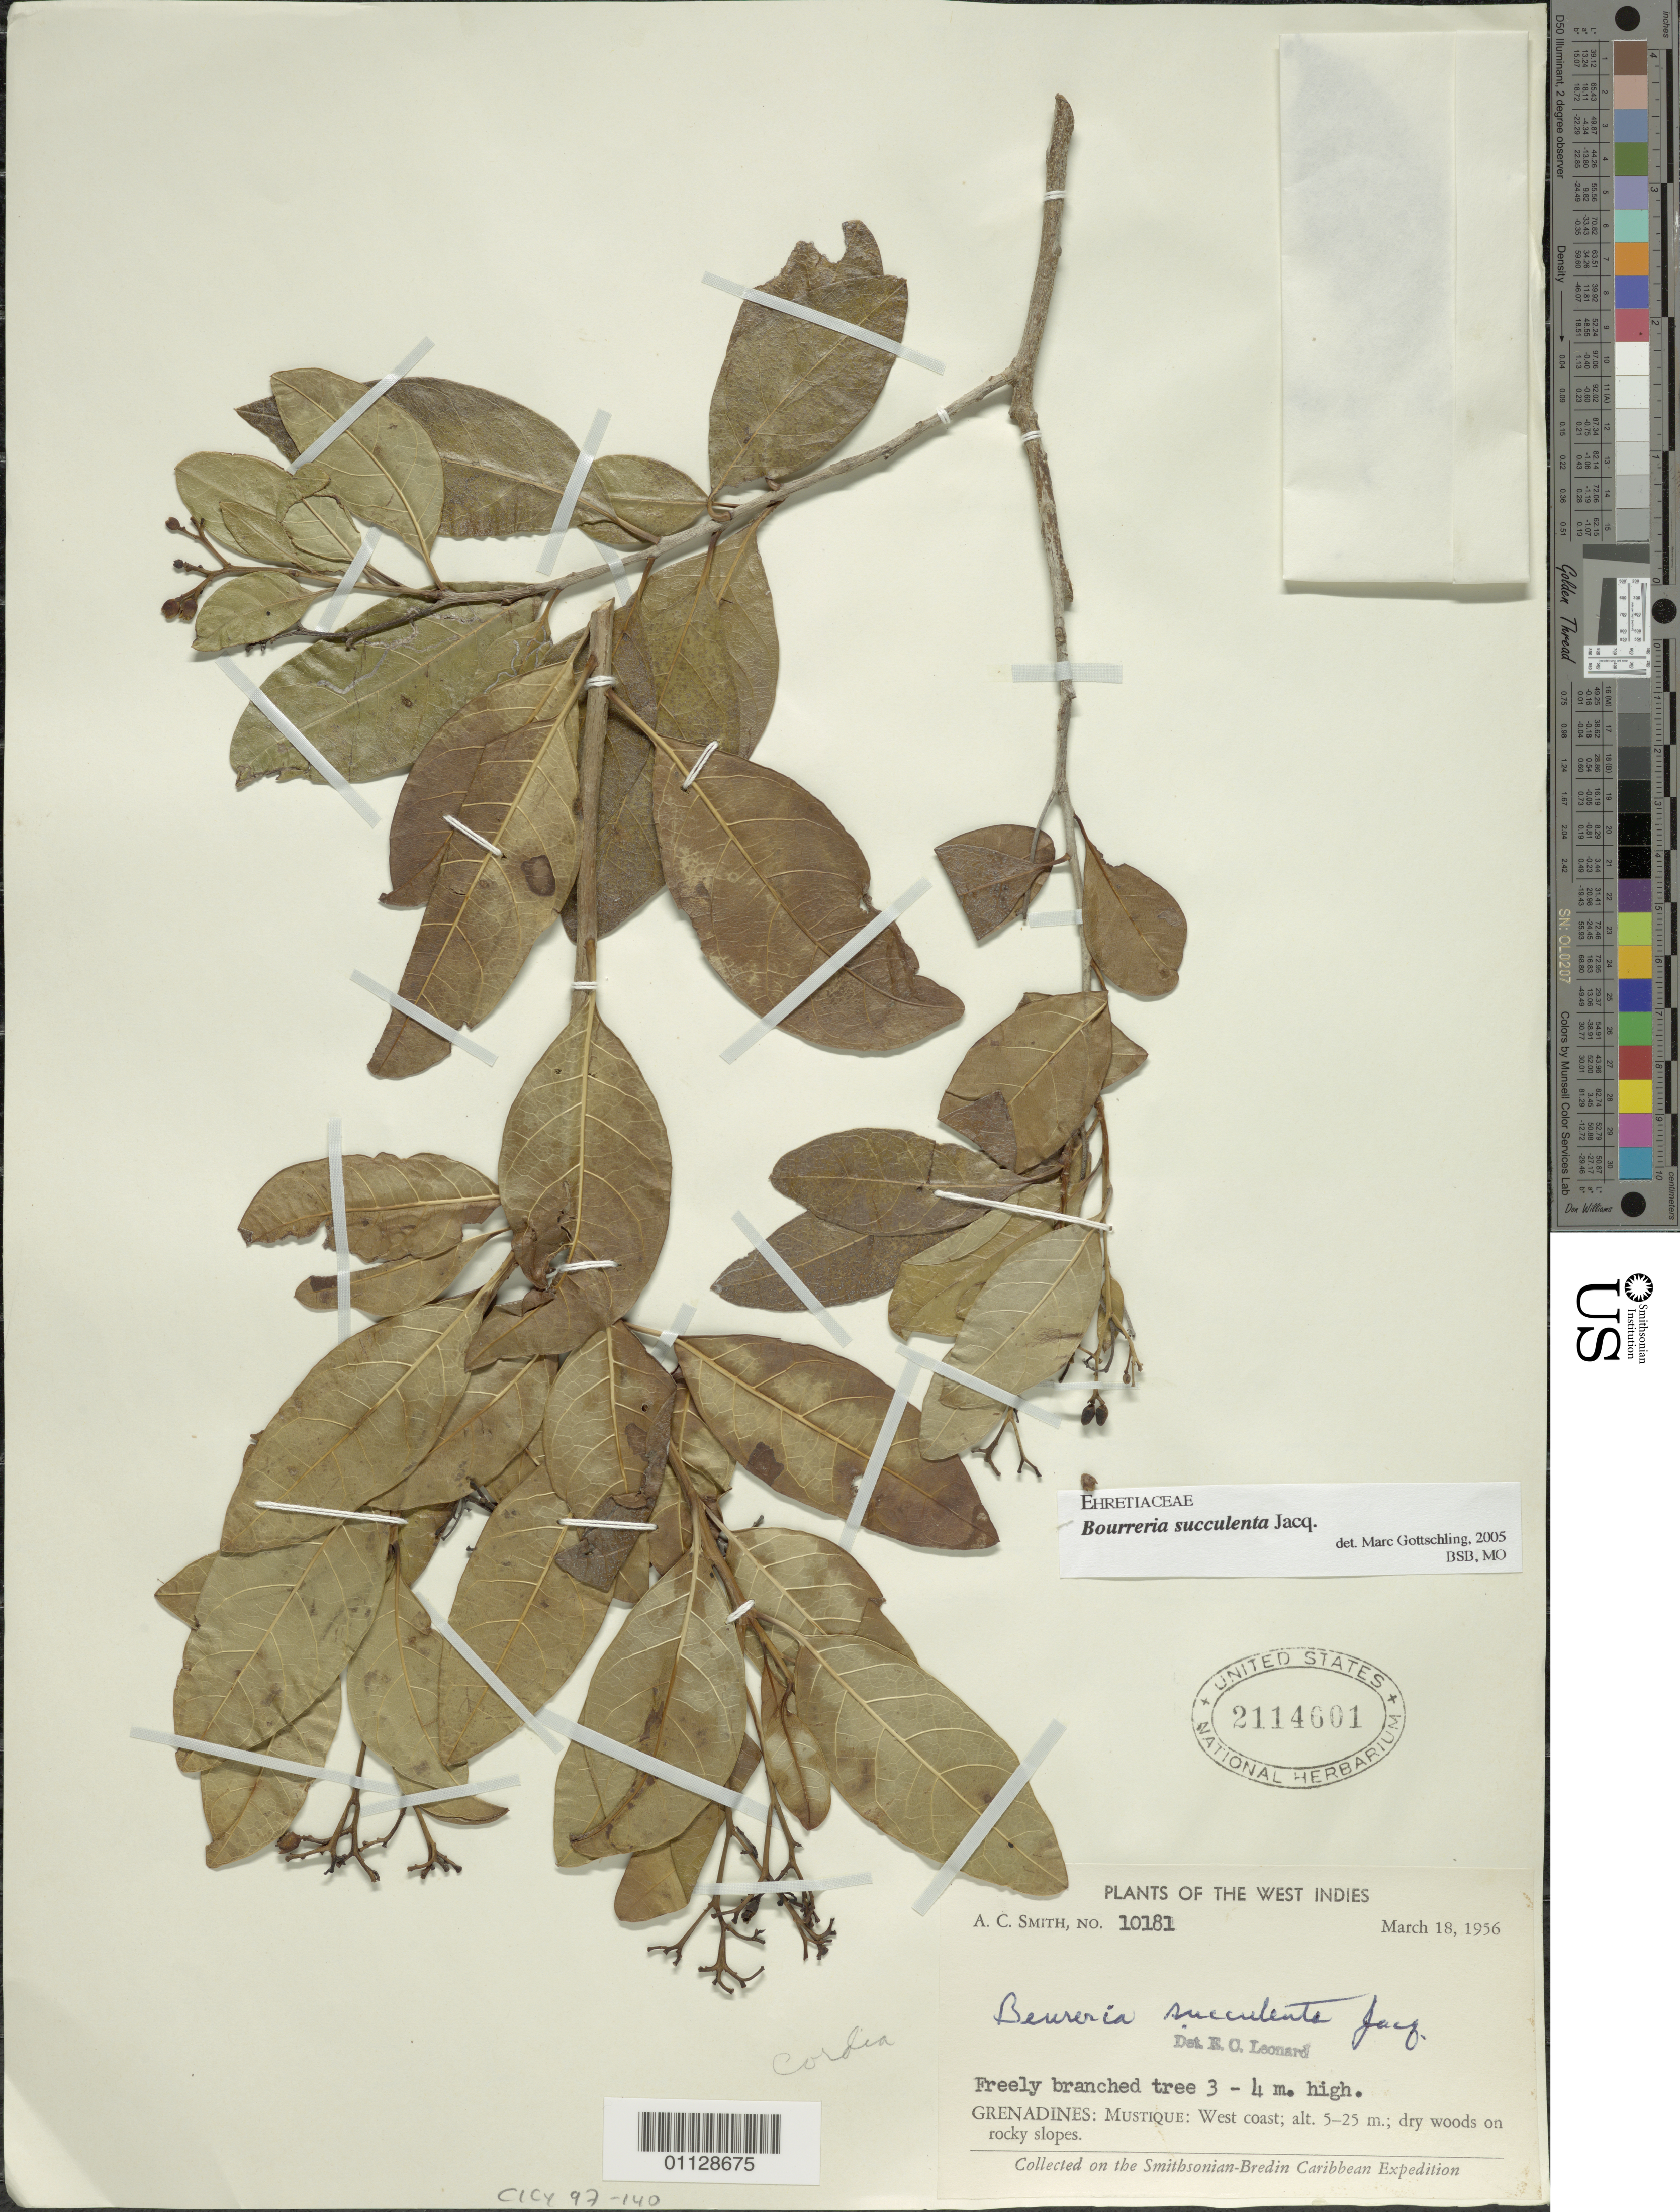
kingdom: Plantae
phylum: Tracheophyta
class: Magnoliopsida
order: Boraginales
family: Ehretiaceae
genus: Bourreria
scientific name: Bourreria succulenta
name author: Jacq.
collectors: A. C. Smith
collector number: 10181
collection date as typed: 18 Mar 1956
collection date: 1956-03-18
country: St. Vincent - Grenadines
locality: Mustique: W coast; dry woods on rocky slopes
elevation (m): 5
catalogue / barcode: US 2114601